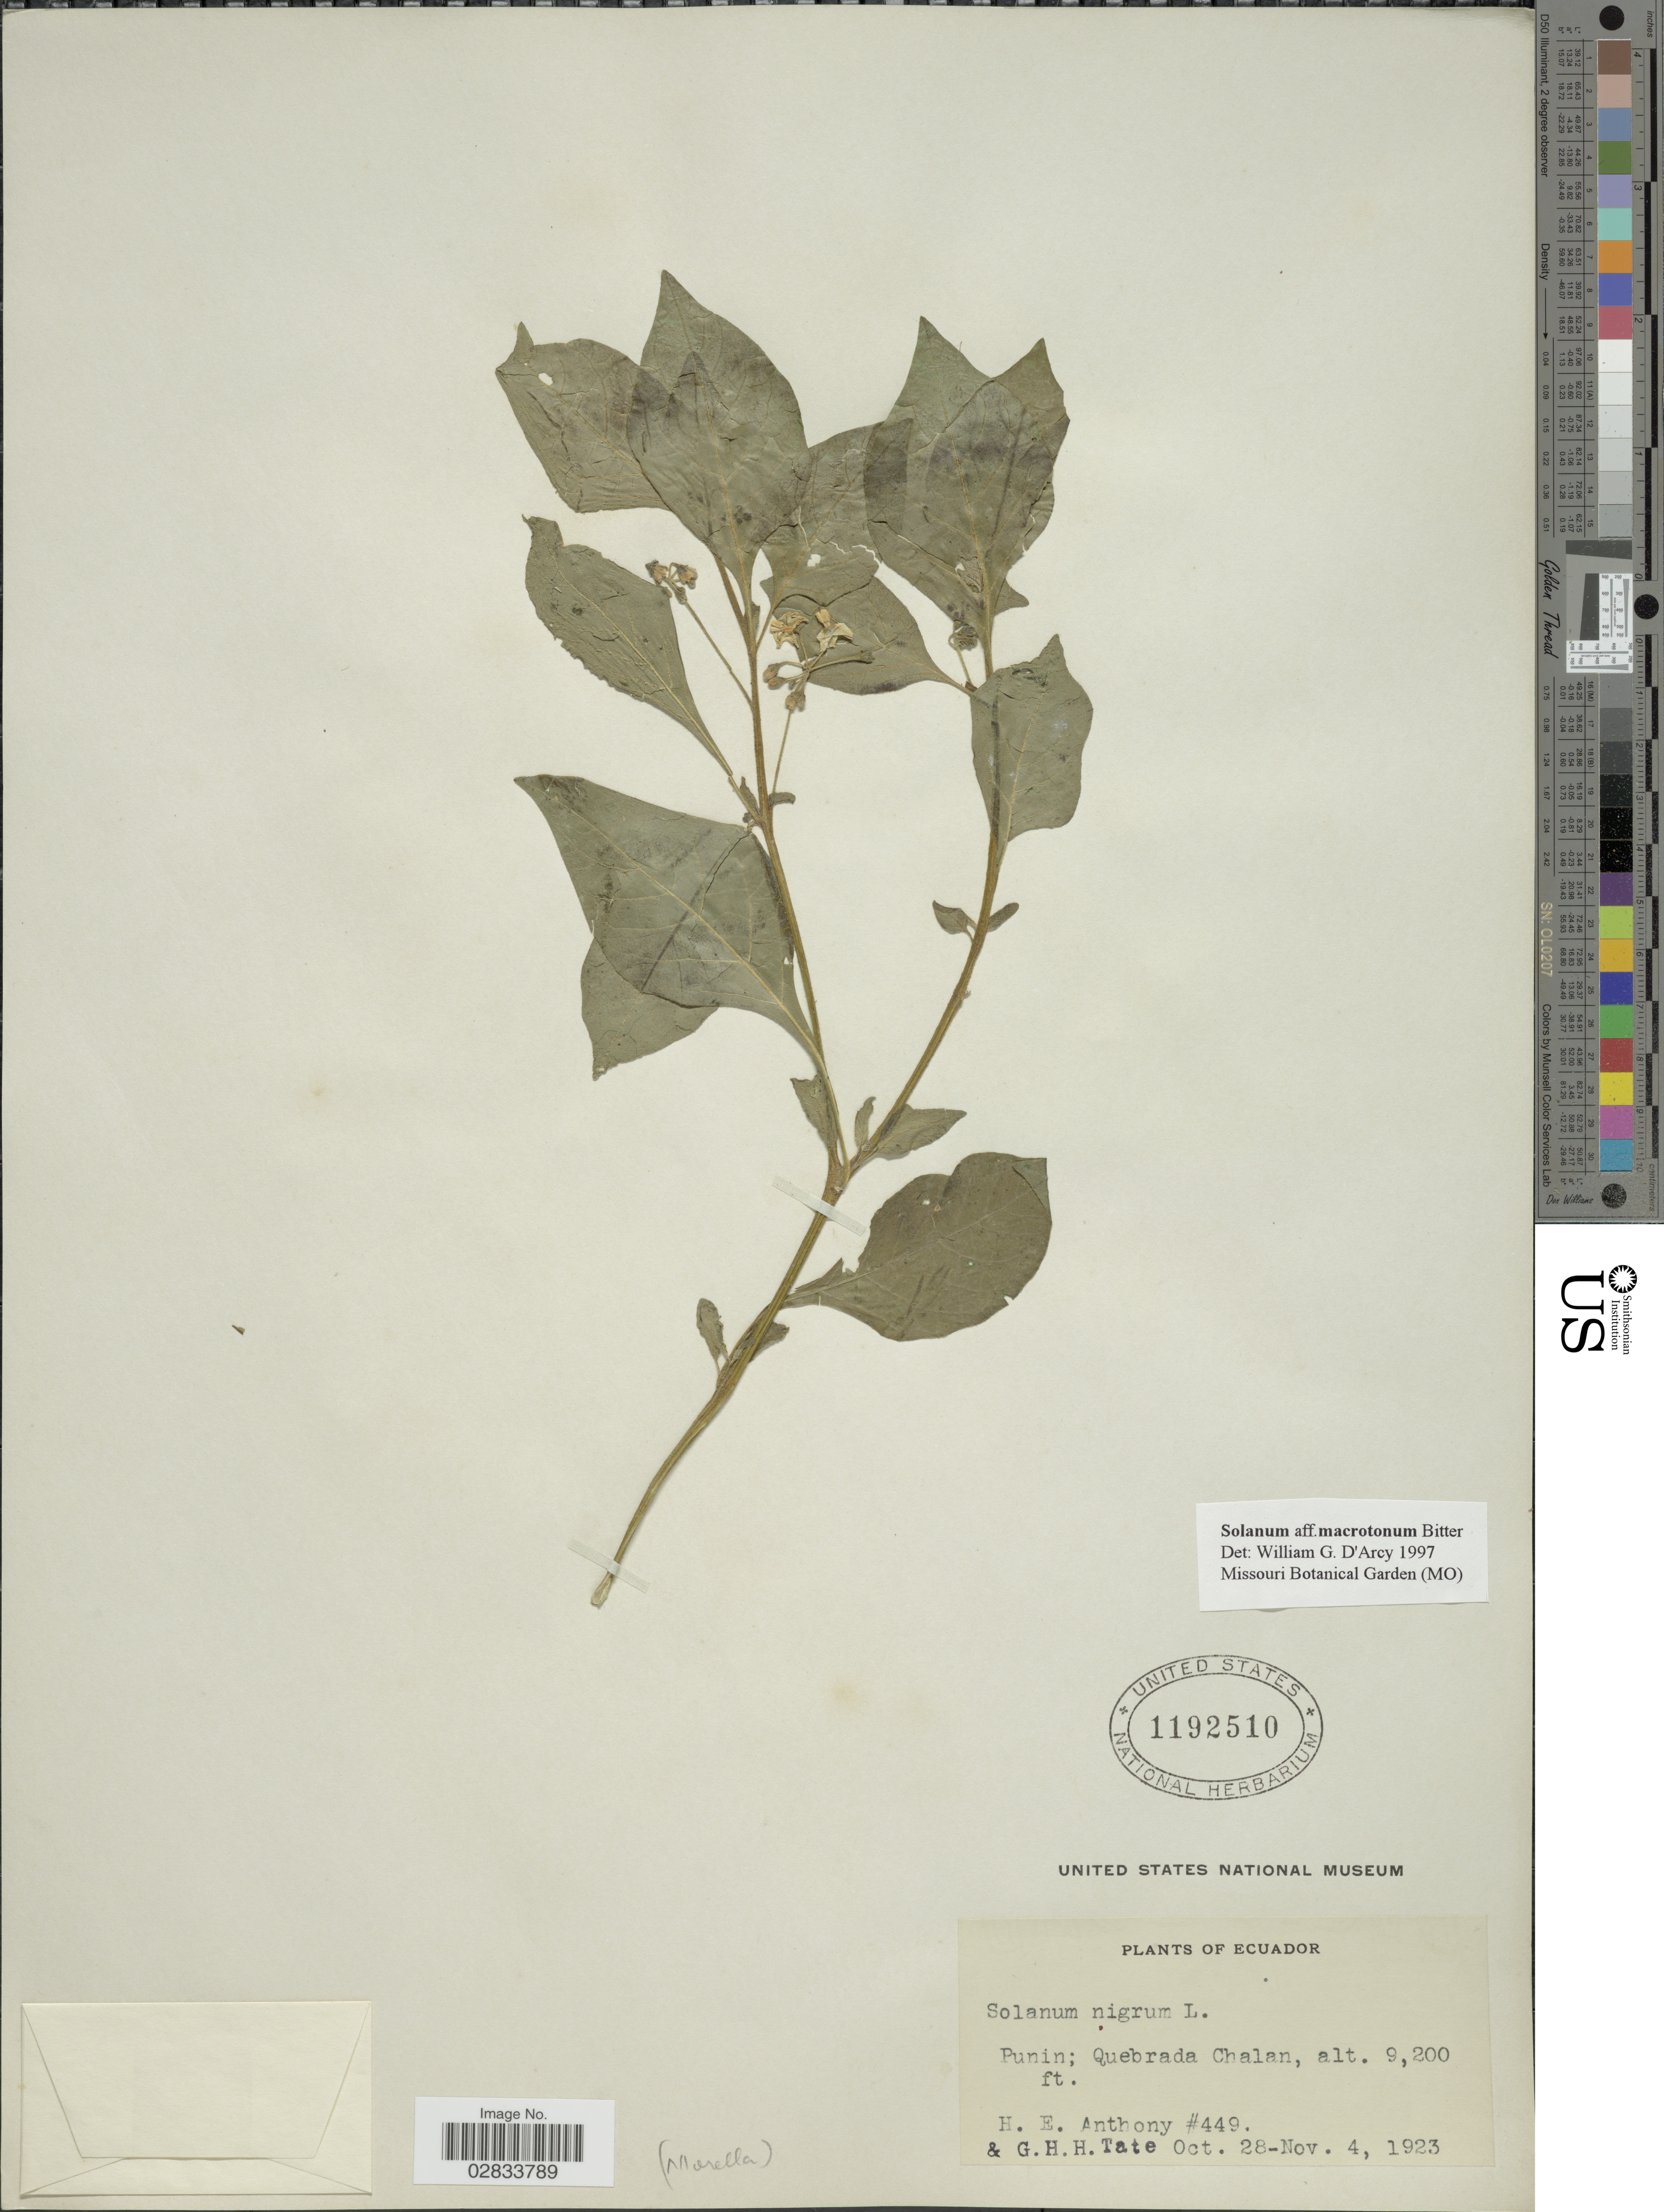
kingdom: Plantae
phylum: Tracheophyta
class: Magnoliopsida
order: Solanales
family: Solanaceae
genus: Solanum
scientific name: Solanum macrotonum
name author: Bitter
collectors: H. E. Anthony & G. H. H.Tate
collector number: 449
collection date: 1923-10-28/1923-11-04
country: Ecuador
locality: Punin: Quebrada Chalan.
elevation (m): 2804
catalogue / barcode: US 1192510